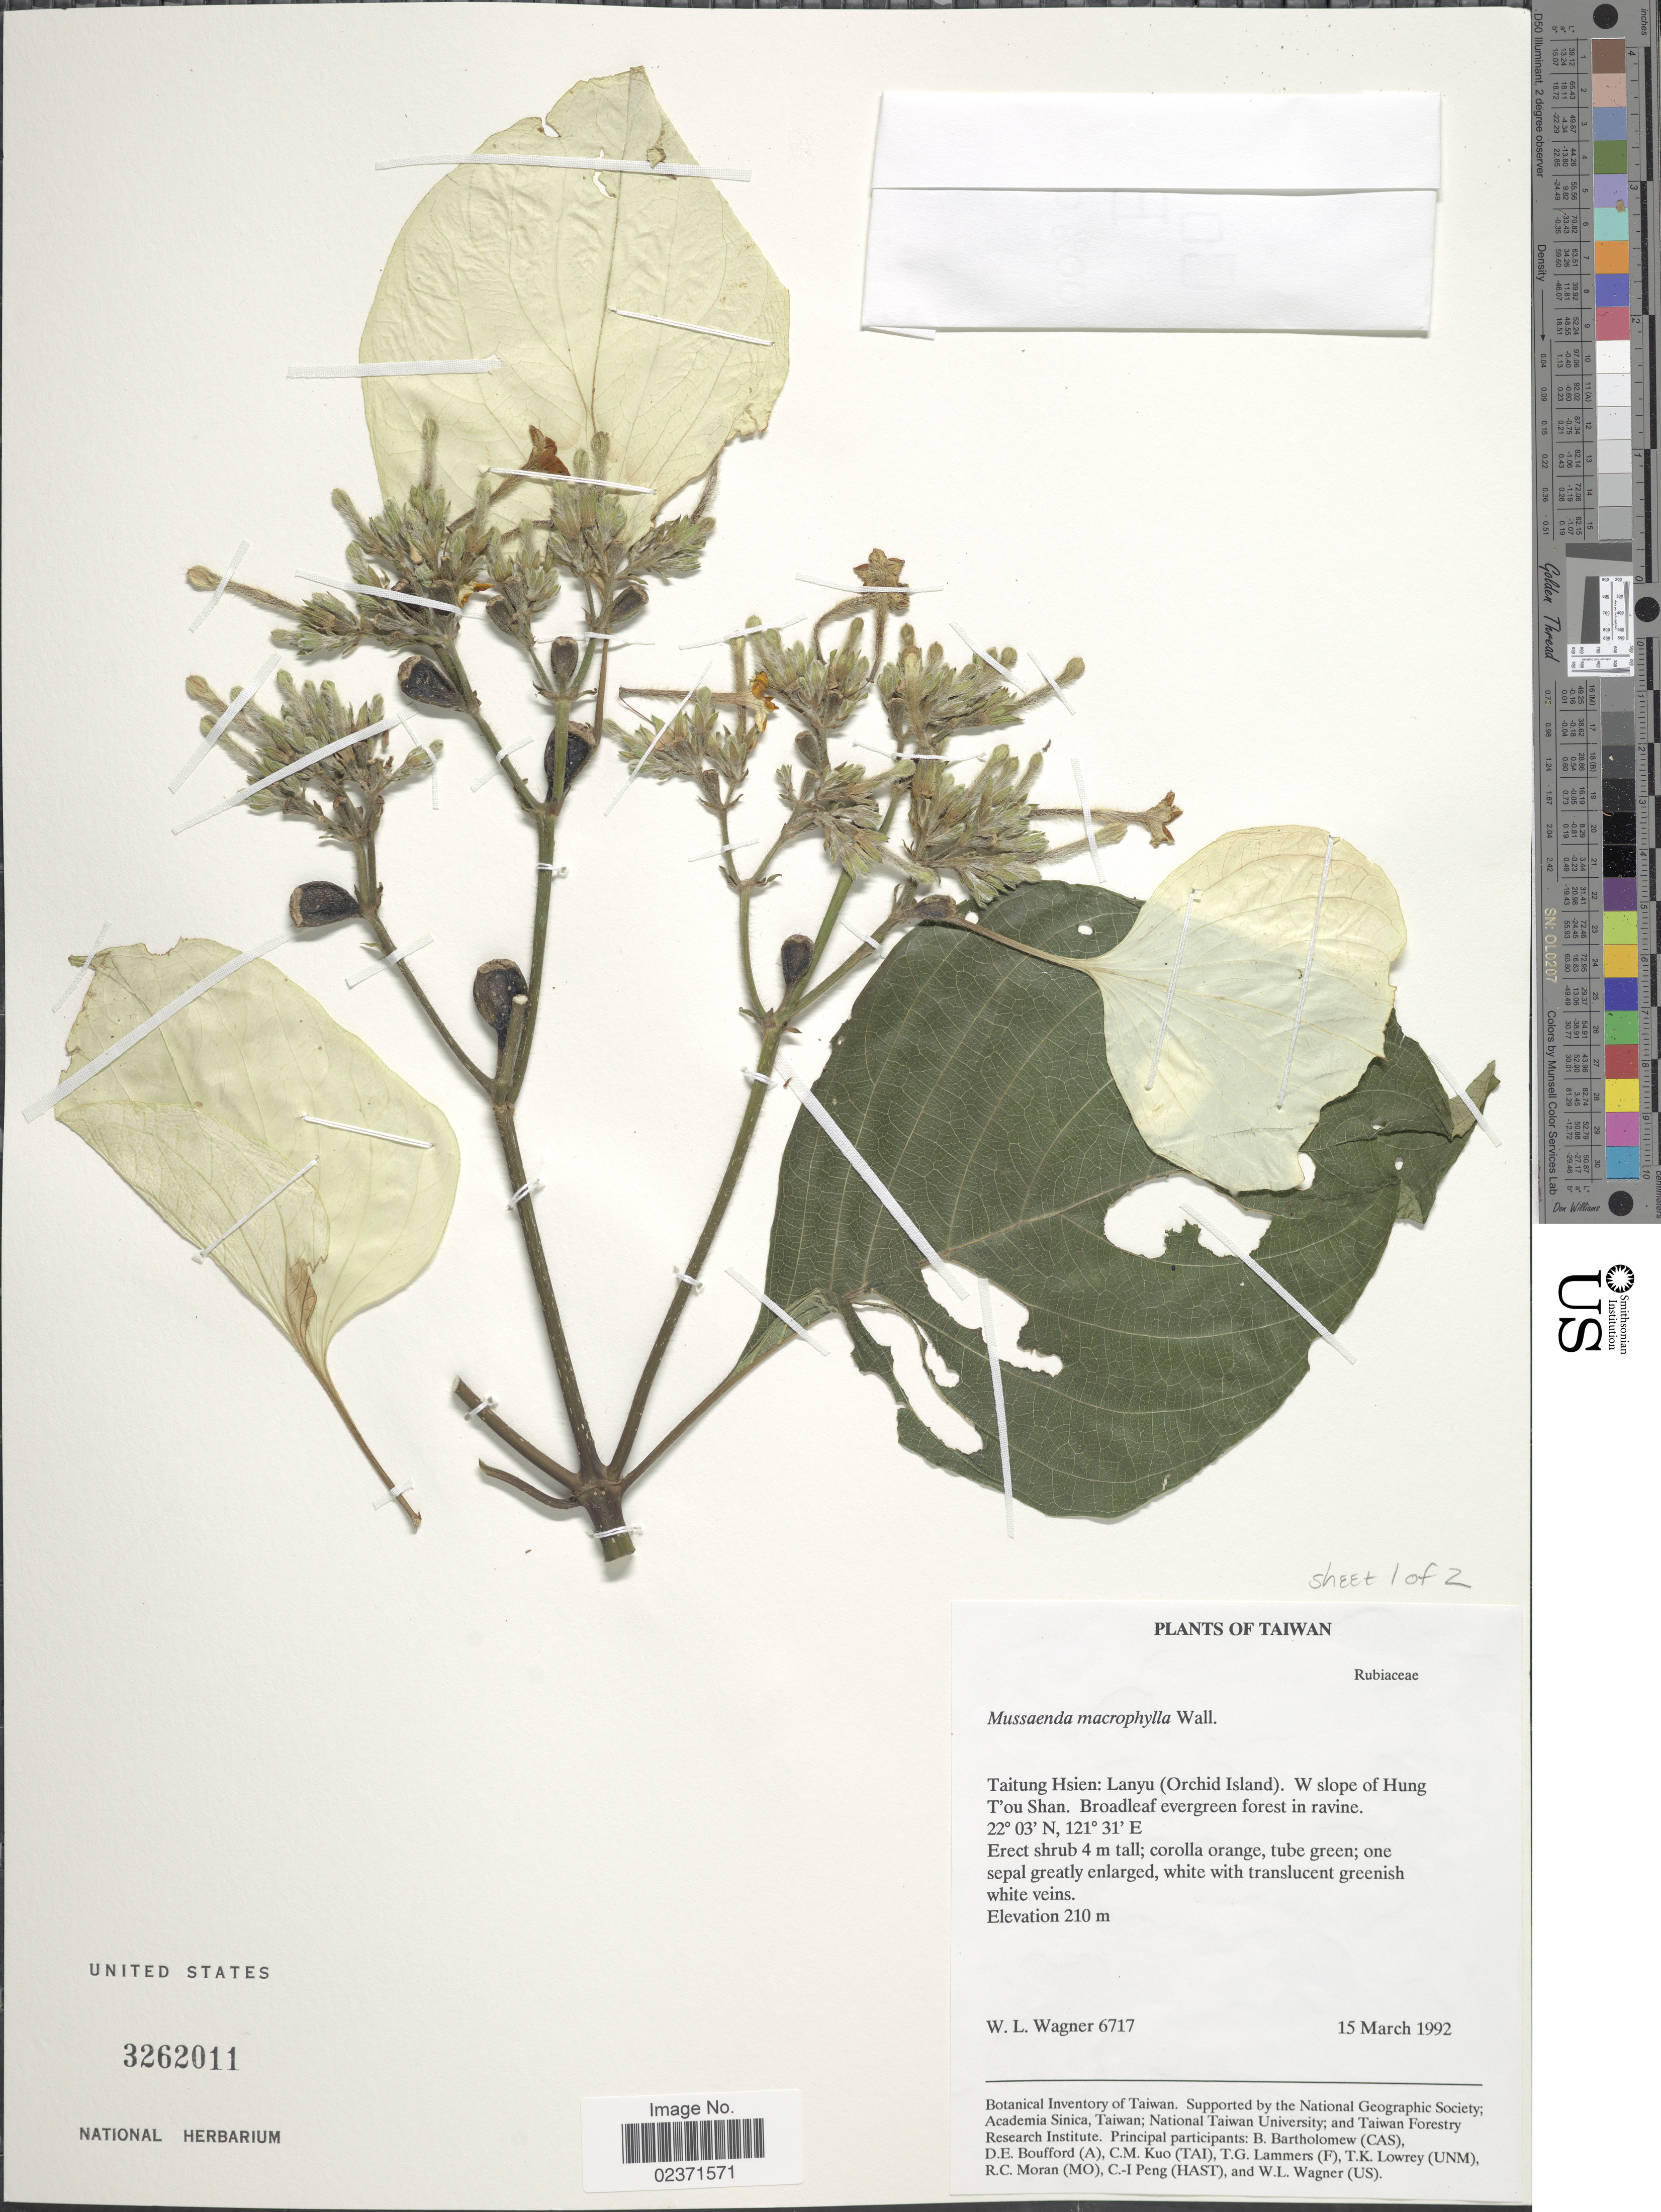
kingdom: Plantae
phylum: Tracheophyta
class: Magnoliopsida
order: Gentianales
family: Rubiaceae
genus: Mussaenda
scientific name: Mussaenda macrophylla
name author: Wall.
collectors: W. L. Wagner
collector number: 6717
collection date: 1992-03-15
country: Taiwan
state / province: Taitung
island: Lanyu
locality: Taitung Hsien: Lanyu (Orchid Island). W slope of Hung T'ou Shan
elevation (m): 210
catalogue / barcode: US 3262011